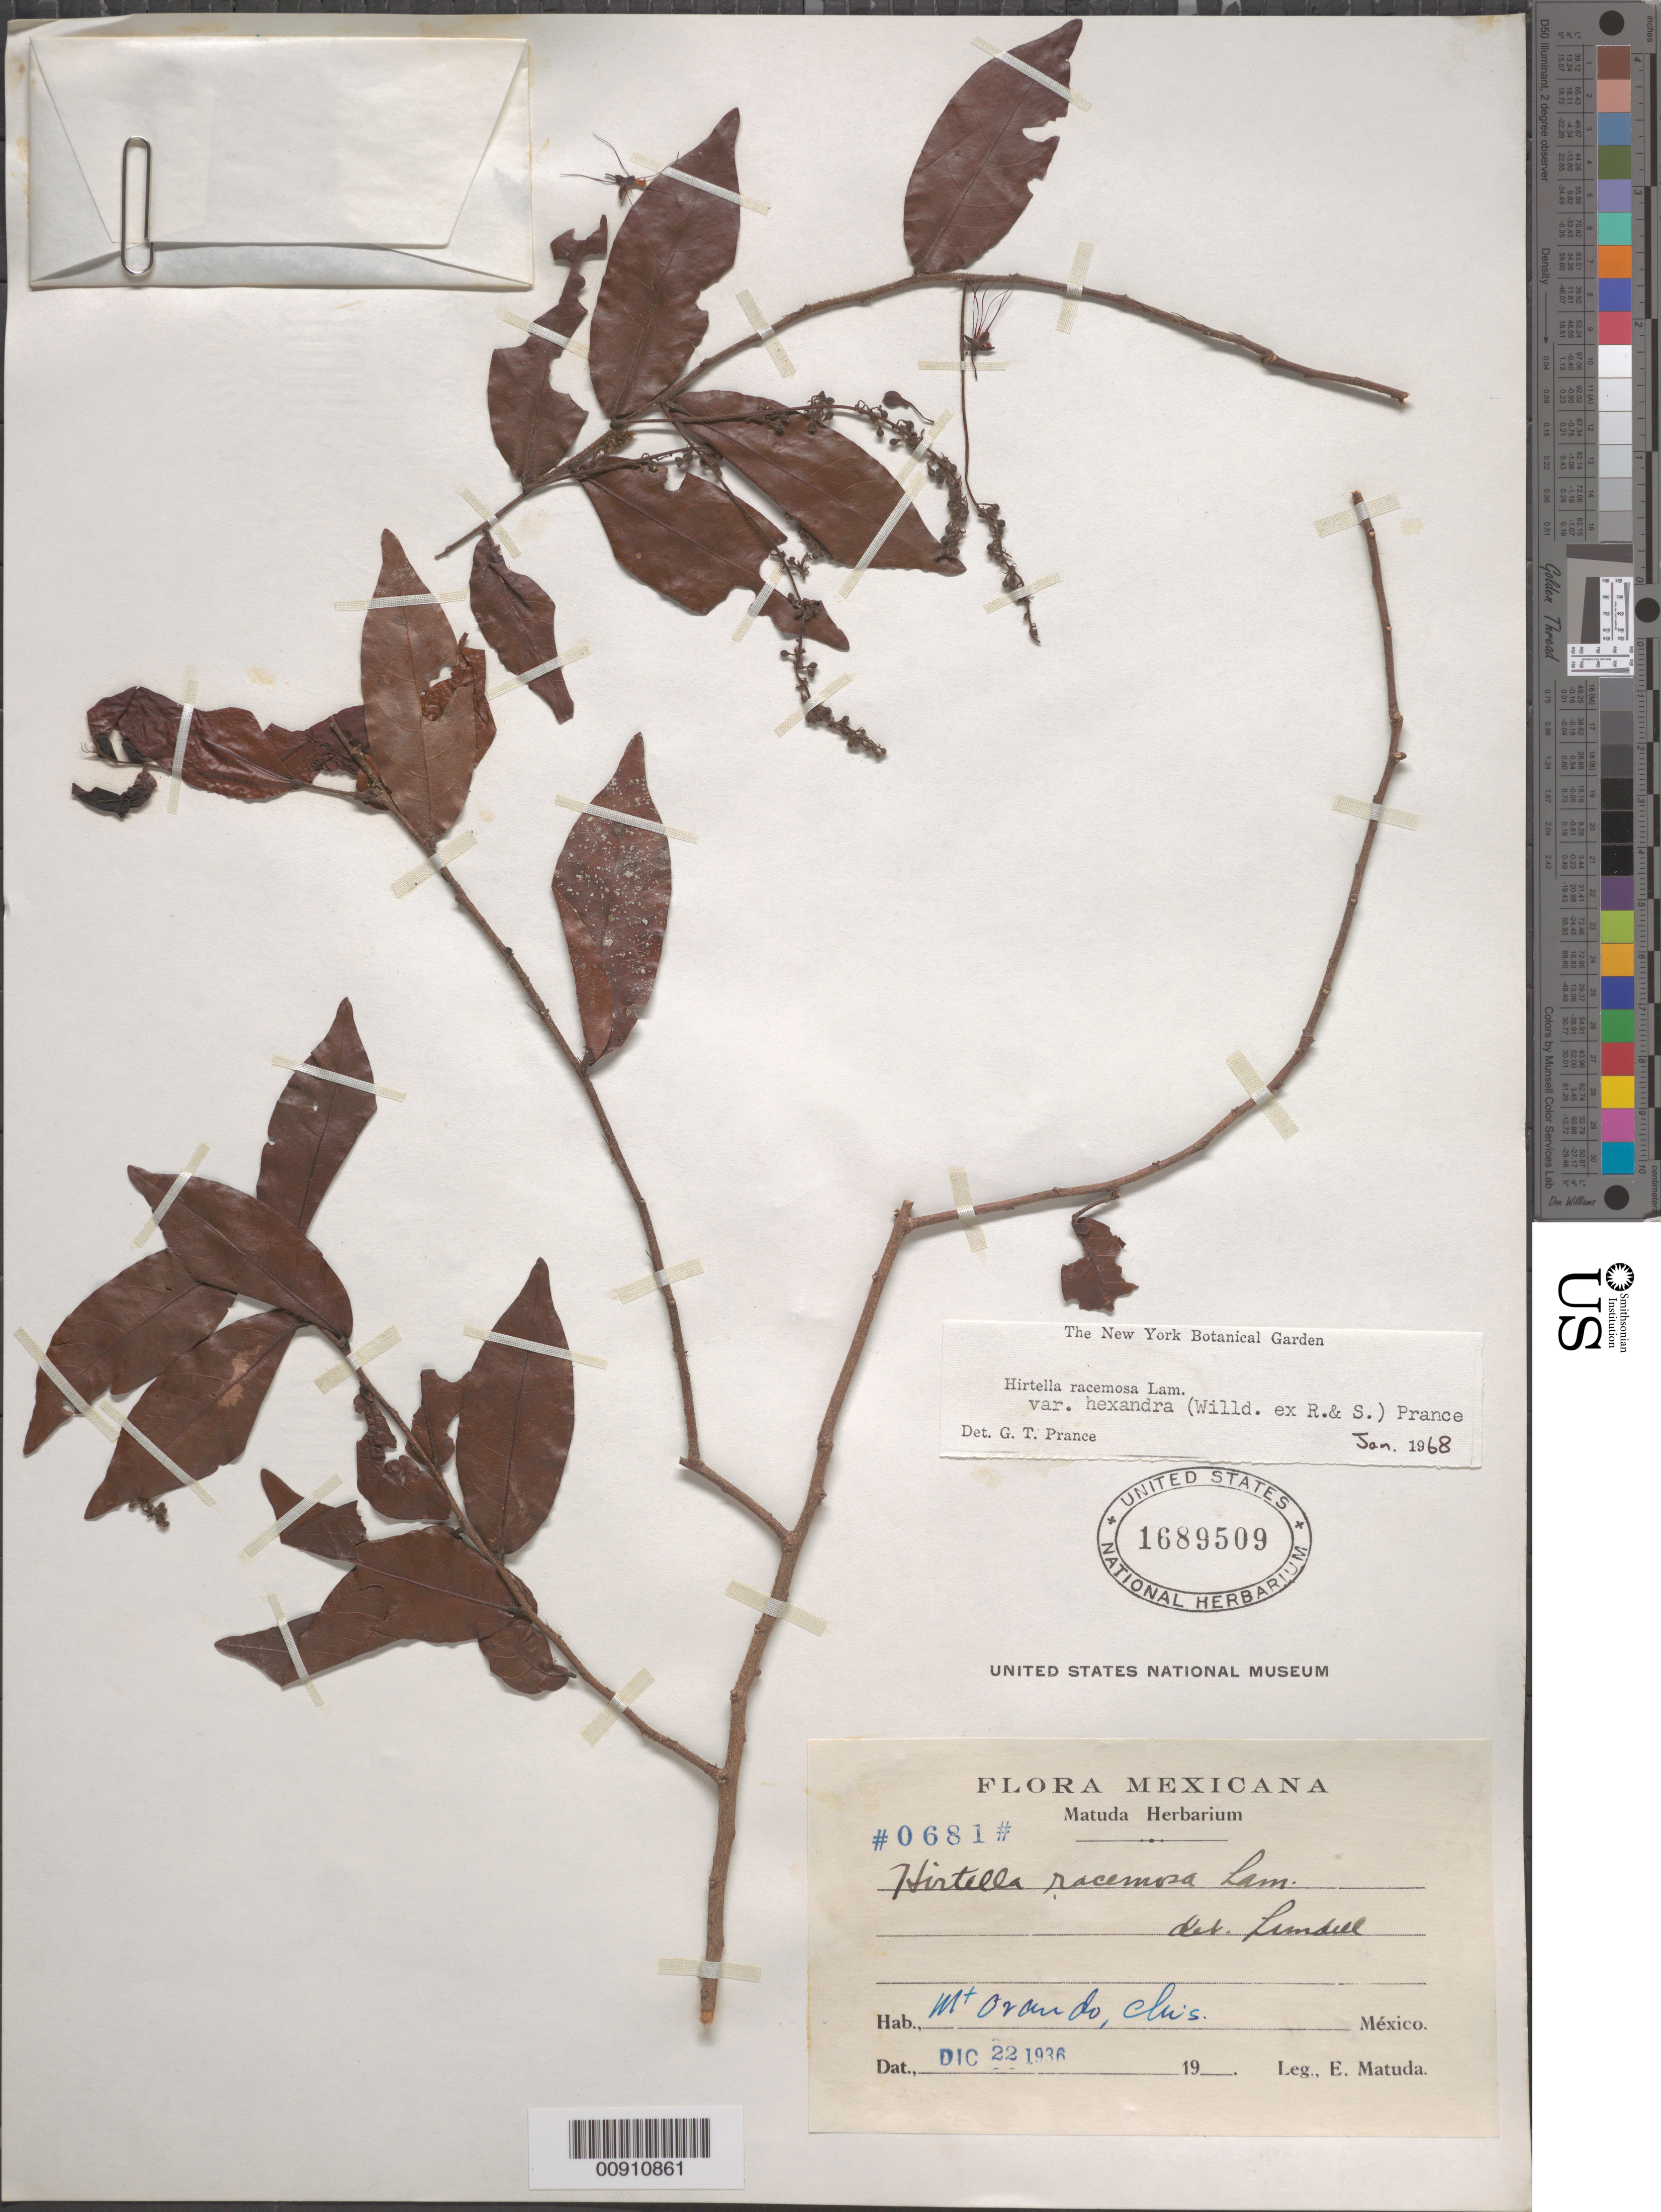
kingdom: Plantae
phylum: Tracheophyta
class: Magnoliopsida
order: Malpighiales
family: Chrysobalanaceae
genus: Hirtella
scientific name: Hirtella racemosa var. hexandra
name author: (Willd. ex Roem. & Schult.) Prance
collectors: E. Matuda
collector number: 0681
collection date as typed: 22 Dec 1936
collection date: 1936-12-22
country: Mexico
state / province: Chiapas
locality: Mt. Chiapas, Chiapas.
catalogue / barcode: US 1689509